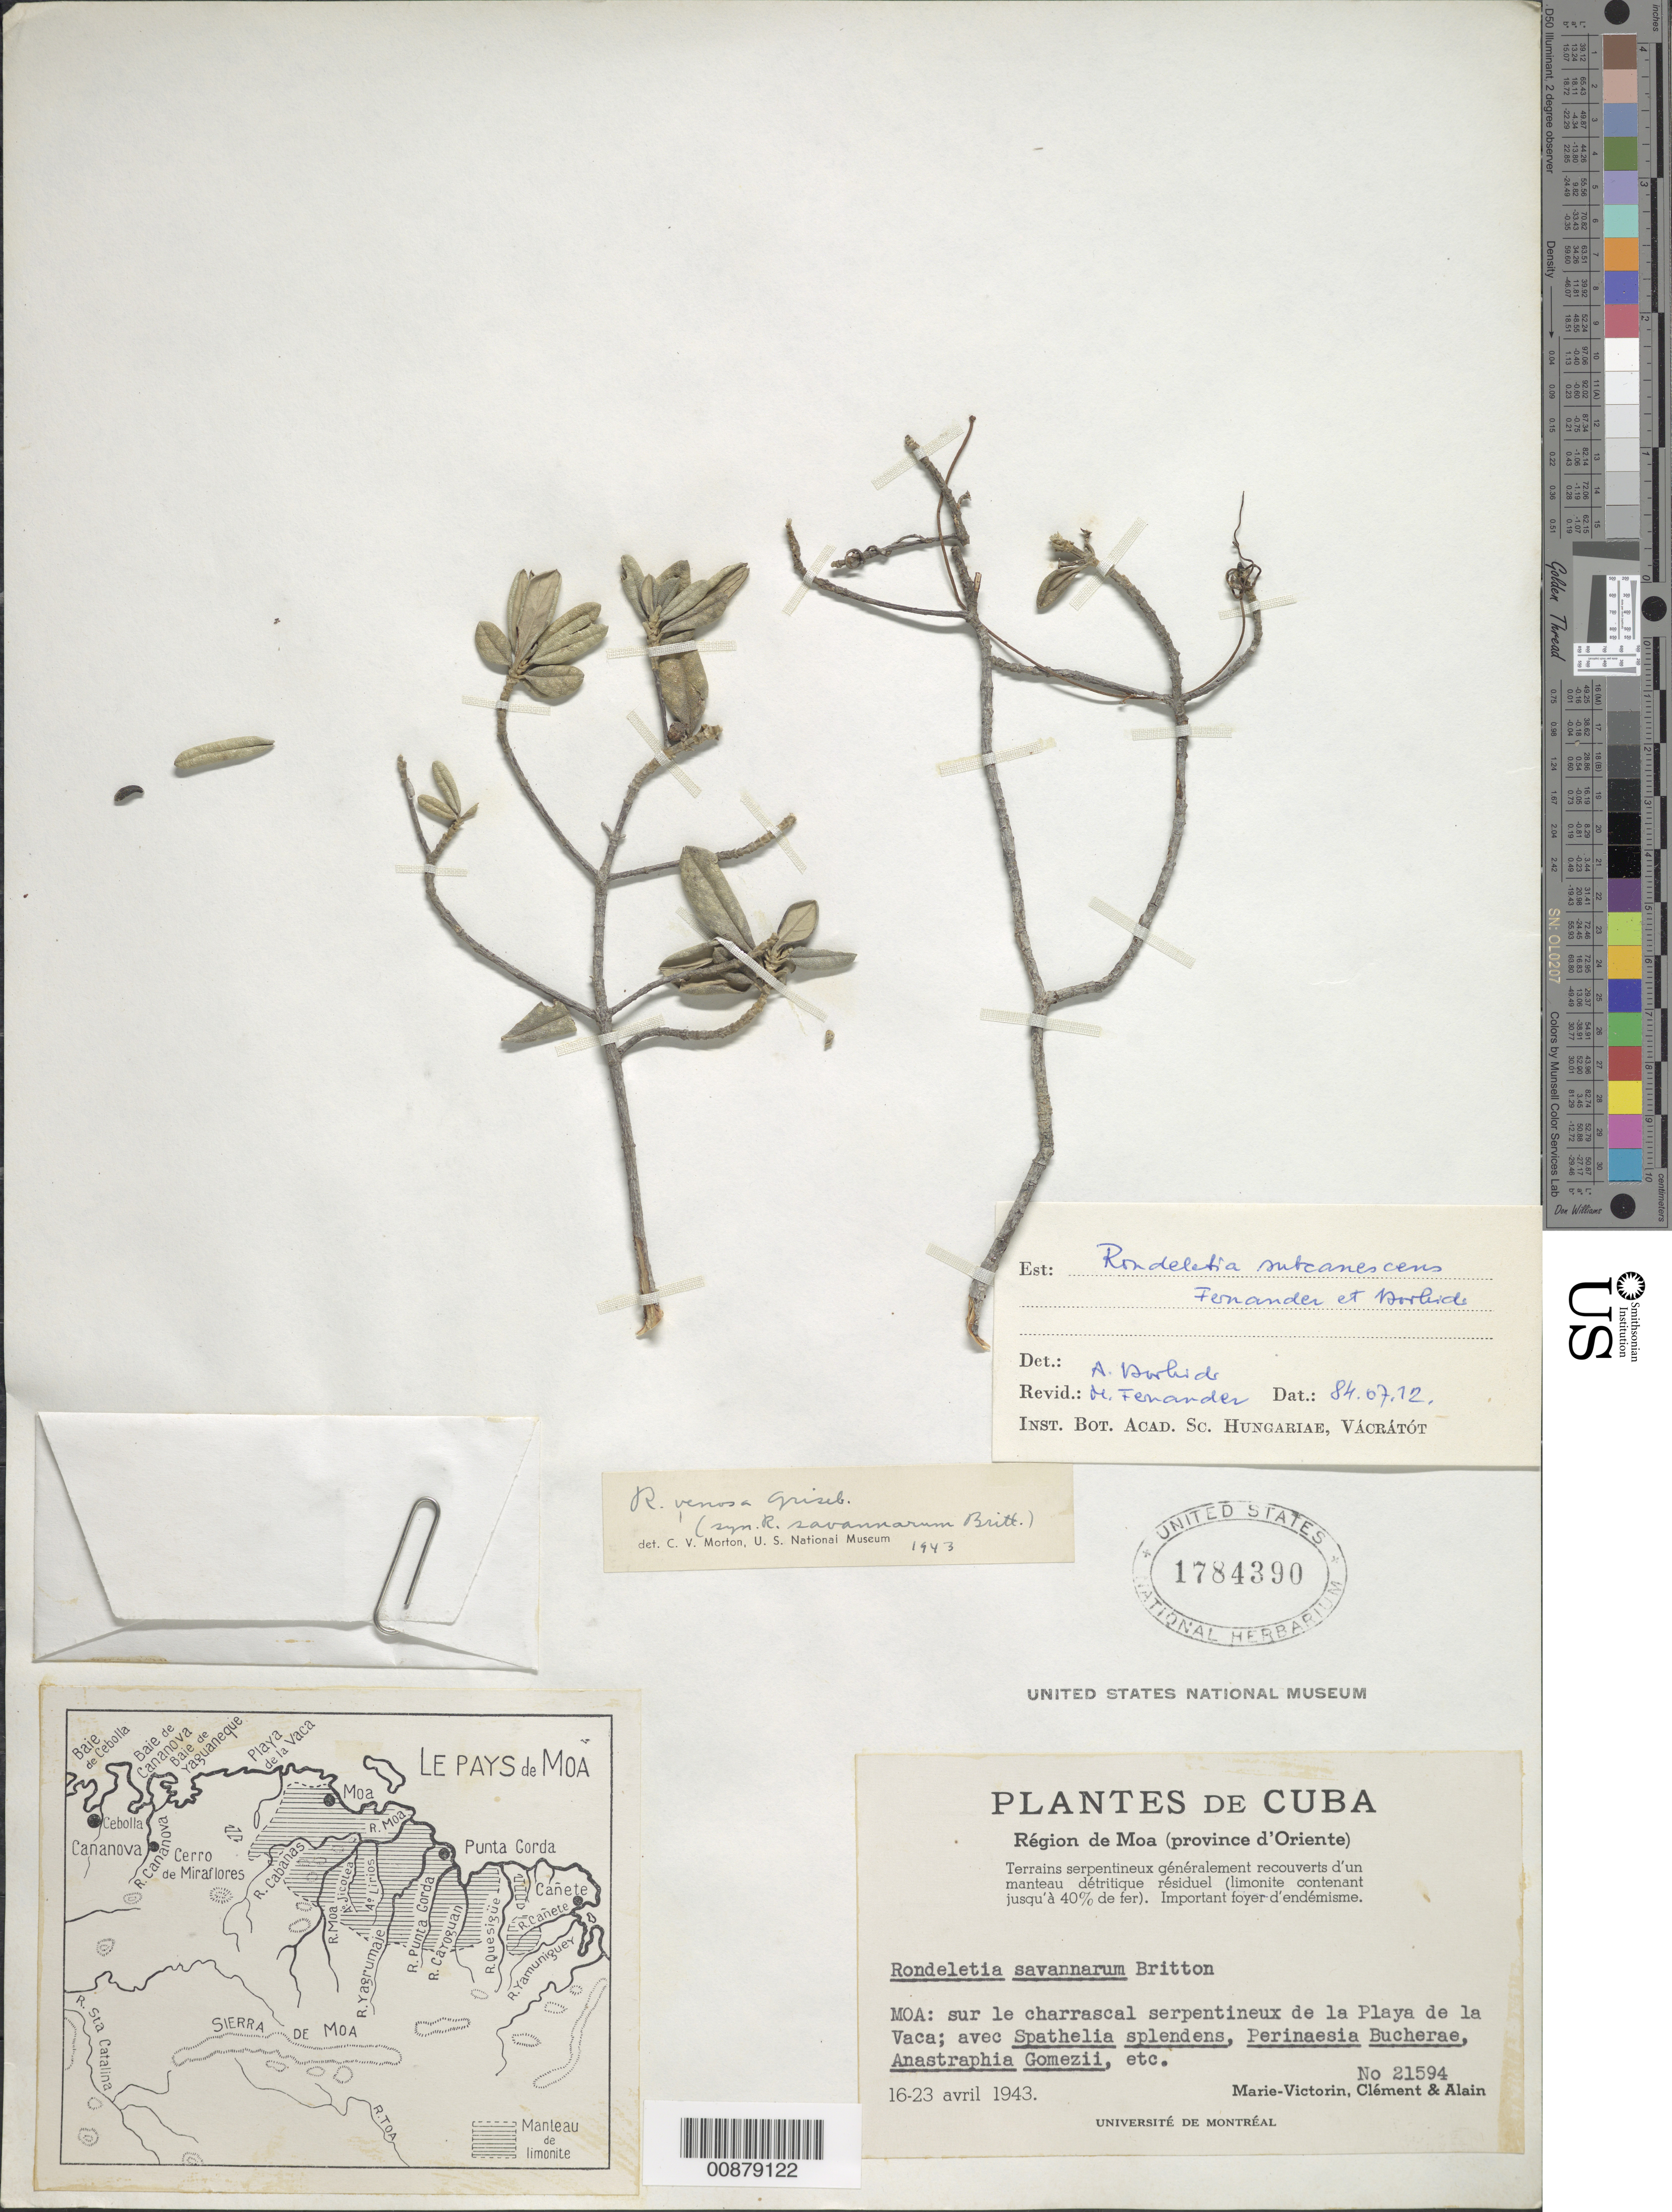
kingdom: Plantae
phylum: Tracheophyta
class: Magnoliopsida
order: Gentianales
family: Rubiaceae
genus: Rondeletia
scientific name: Rondeletia subcanescens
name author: M. Fernández & Borhidi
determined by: Borhidi, Attila L.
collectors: Fr. Marie-Victorin, Bro. Clemente & A. H. Liogier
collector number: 21594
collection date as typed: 16 Apr 1943 to 23 Apr 1943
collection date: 1943-04-16/1943-04-23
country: Cuba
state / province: Holguín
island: Cuba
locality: Region de Moa: Moa, sur le charrascal serpentineux de la Playa de la Vaca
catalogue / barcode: US 1784390